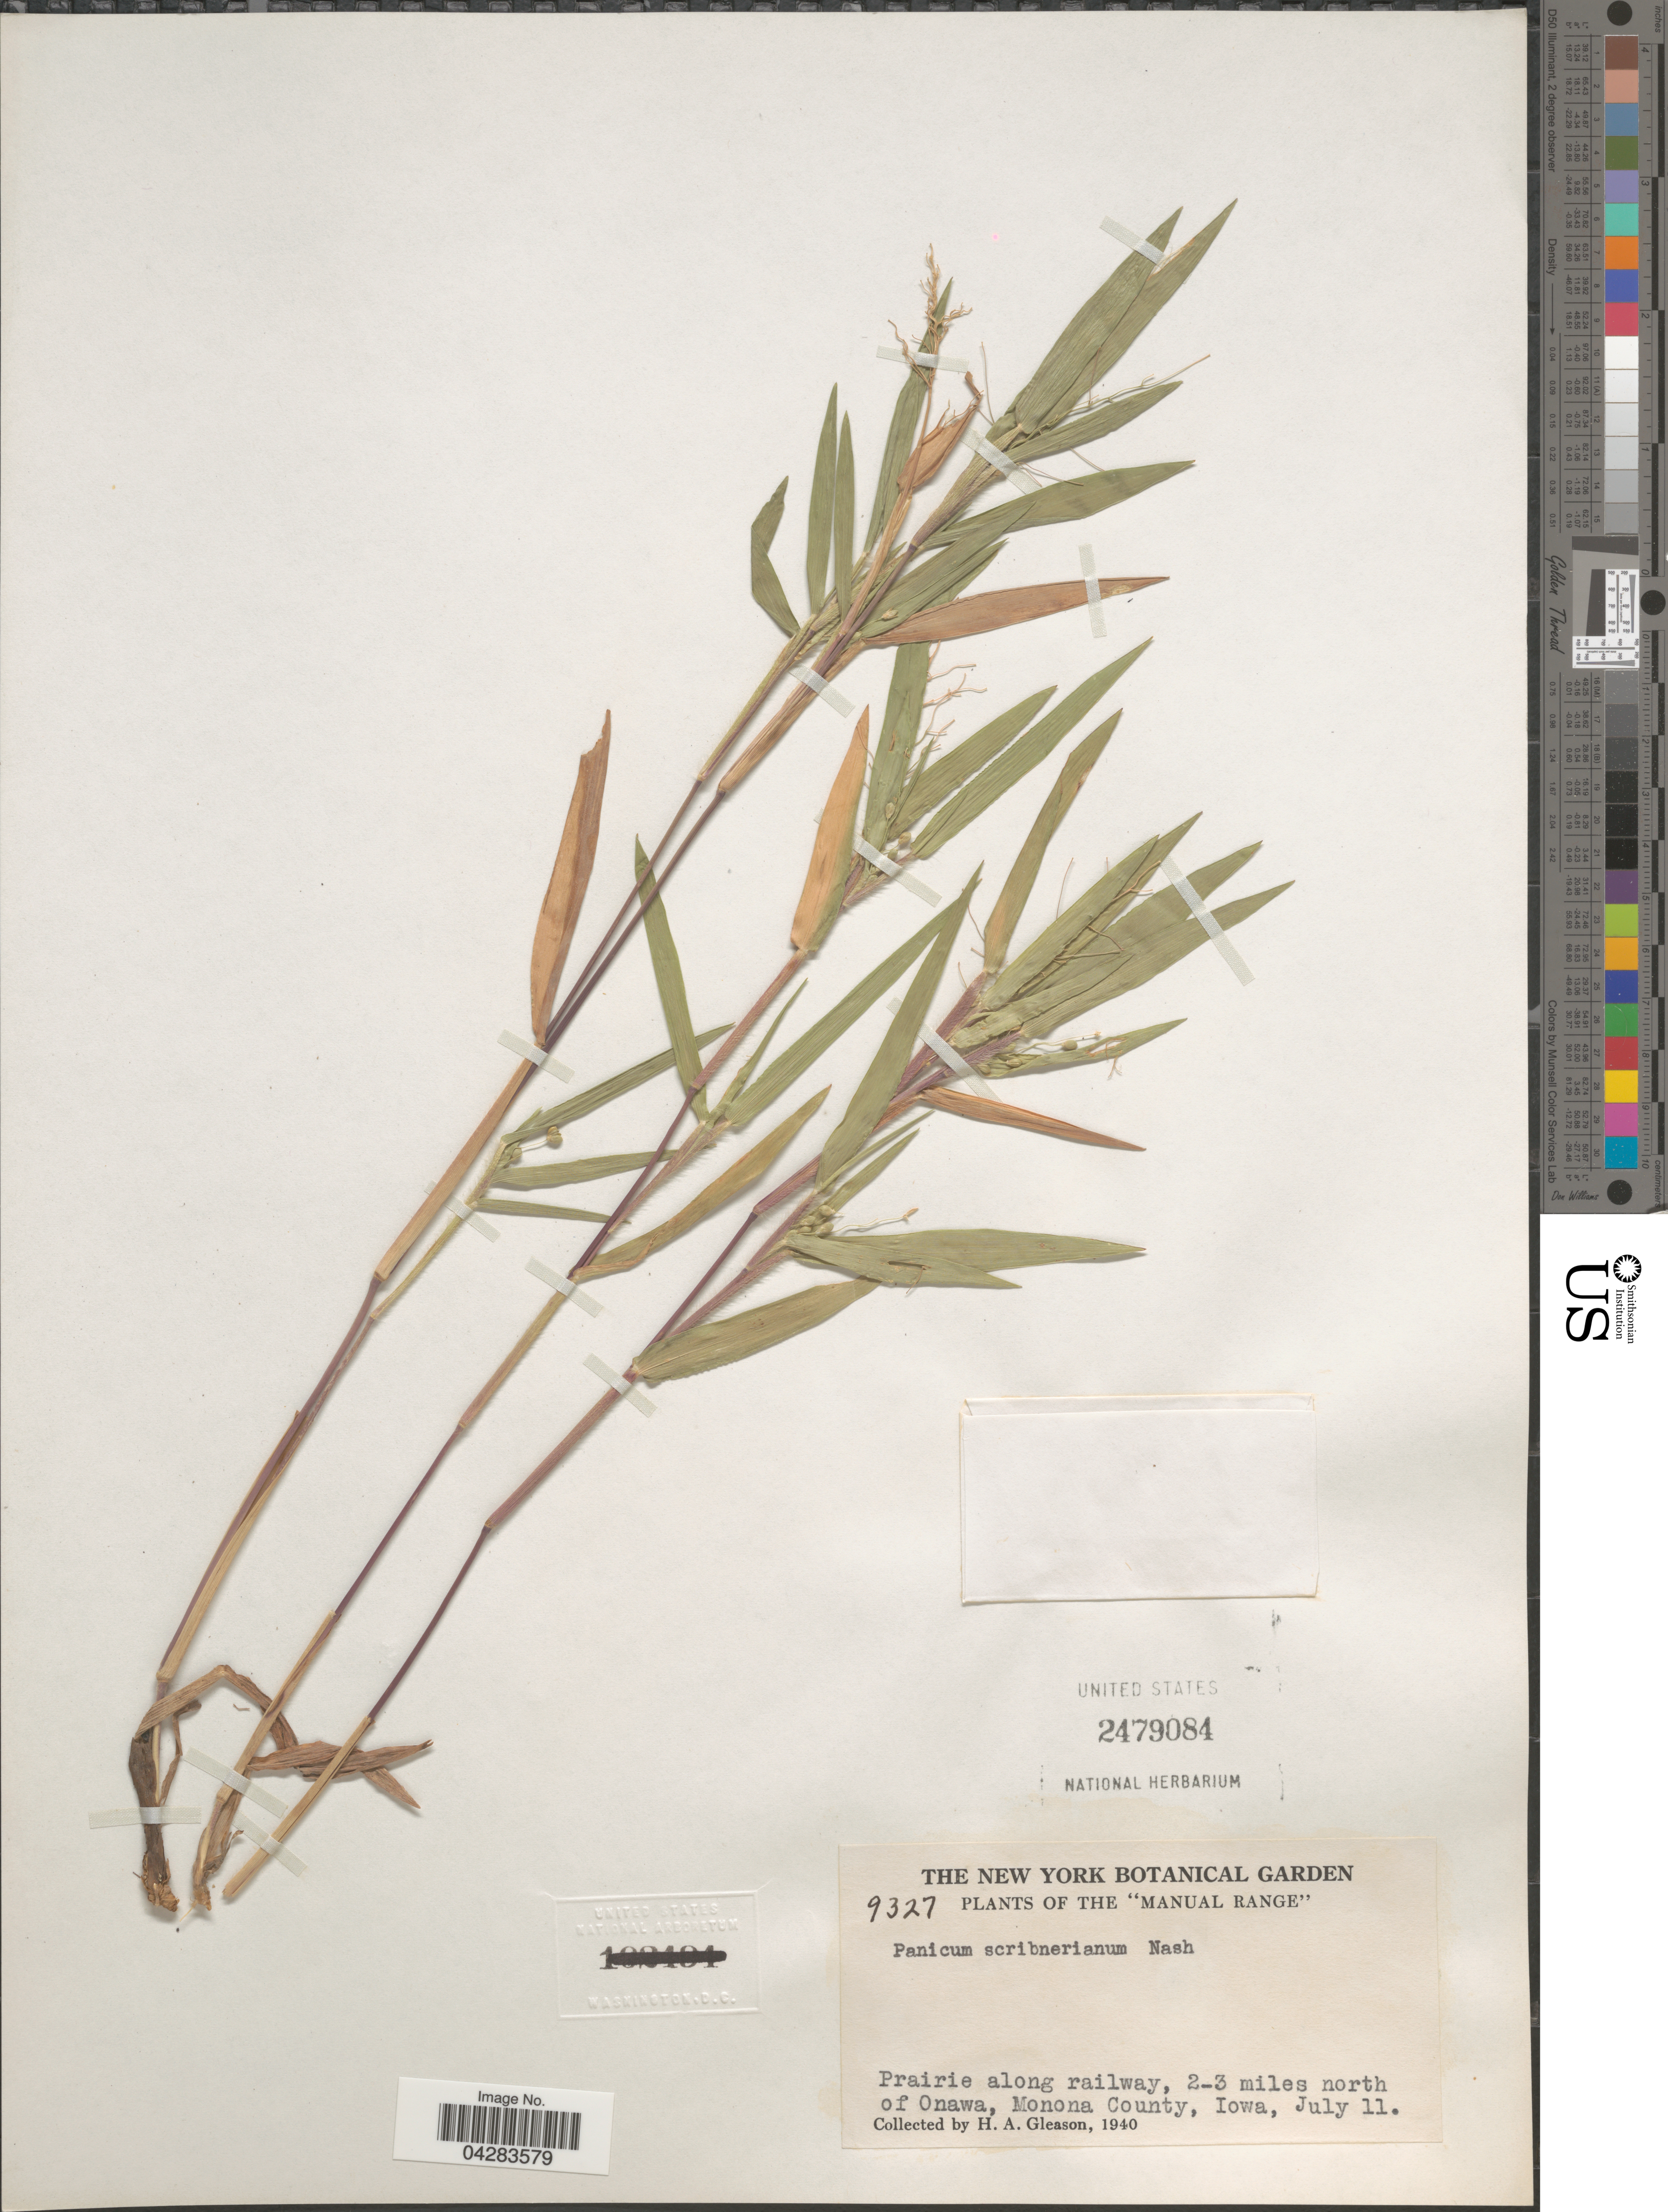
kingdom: Plantae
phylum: Tracheophyta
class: Liliopsida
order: Poales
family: Poaceae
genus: Dichanthelium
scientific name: Dichanthelium oligosanthes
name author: (Schult.) Gould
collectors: H. A. Gleason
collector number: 9327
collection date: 1940-07-11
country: United States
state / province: Iowa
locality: The "Manual Range". Prairie along railway, 2-3 miles north of Onawa, Monona County.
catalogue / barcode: US 2479084